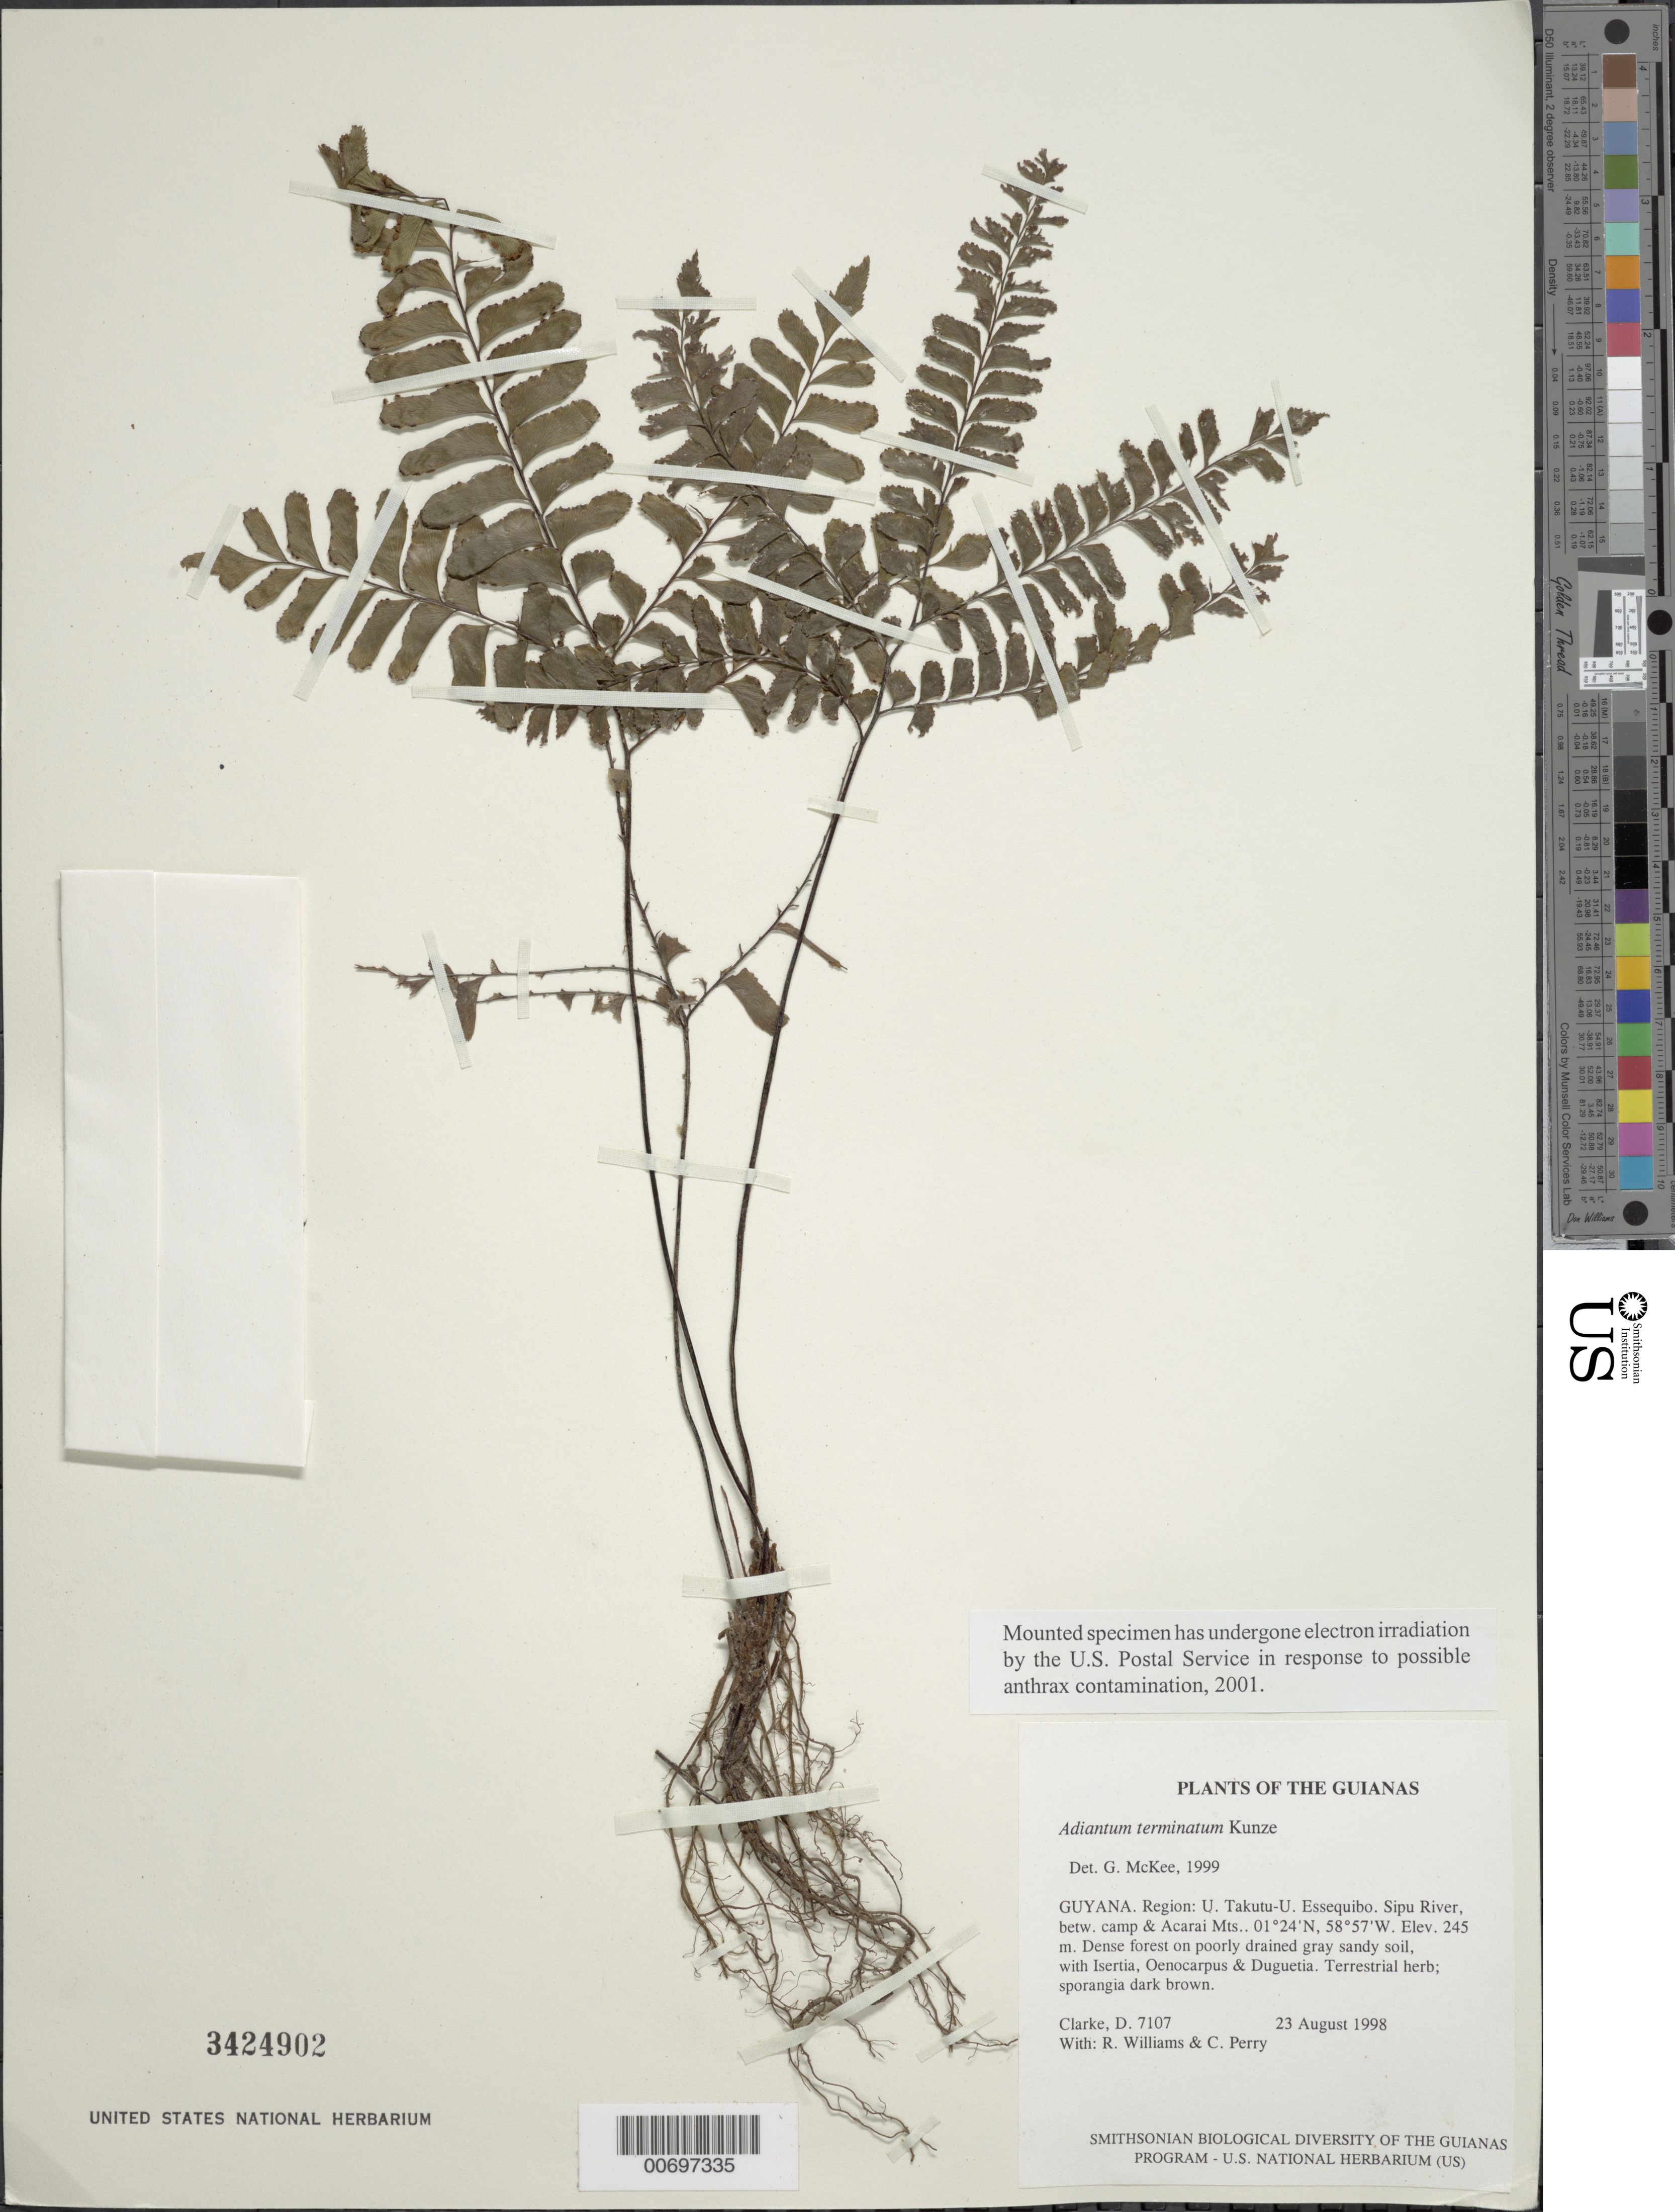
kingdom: Plantae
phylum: Tracheophyta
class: Polypodiopsida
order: Polypodiales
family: Pteridaceae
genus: Adiantum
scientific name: Adiantum tomentosum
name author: Klotzsch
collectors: H. D. Clarke, R. Williams & C. Perry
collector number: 7107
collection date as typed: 23 August 1998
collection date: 1998-08-23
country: Guyana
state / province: U. Takutu-U. Essequibo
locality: Sipu River, betw. camp & Acarai Mts.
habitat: Dense forest on poorly drained gray sandy soil, with Isertia, Oenocarpus & Duguetia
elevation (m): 245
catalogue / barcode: US 3424902